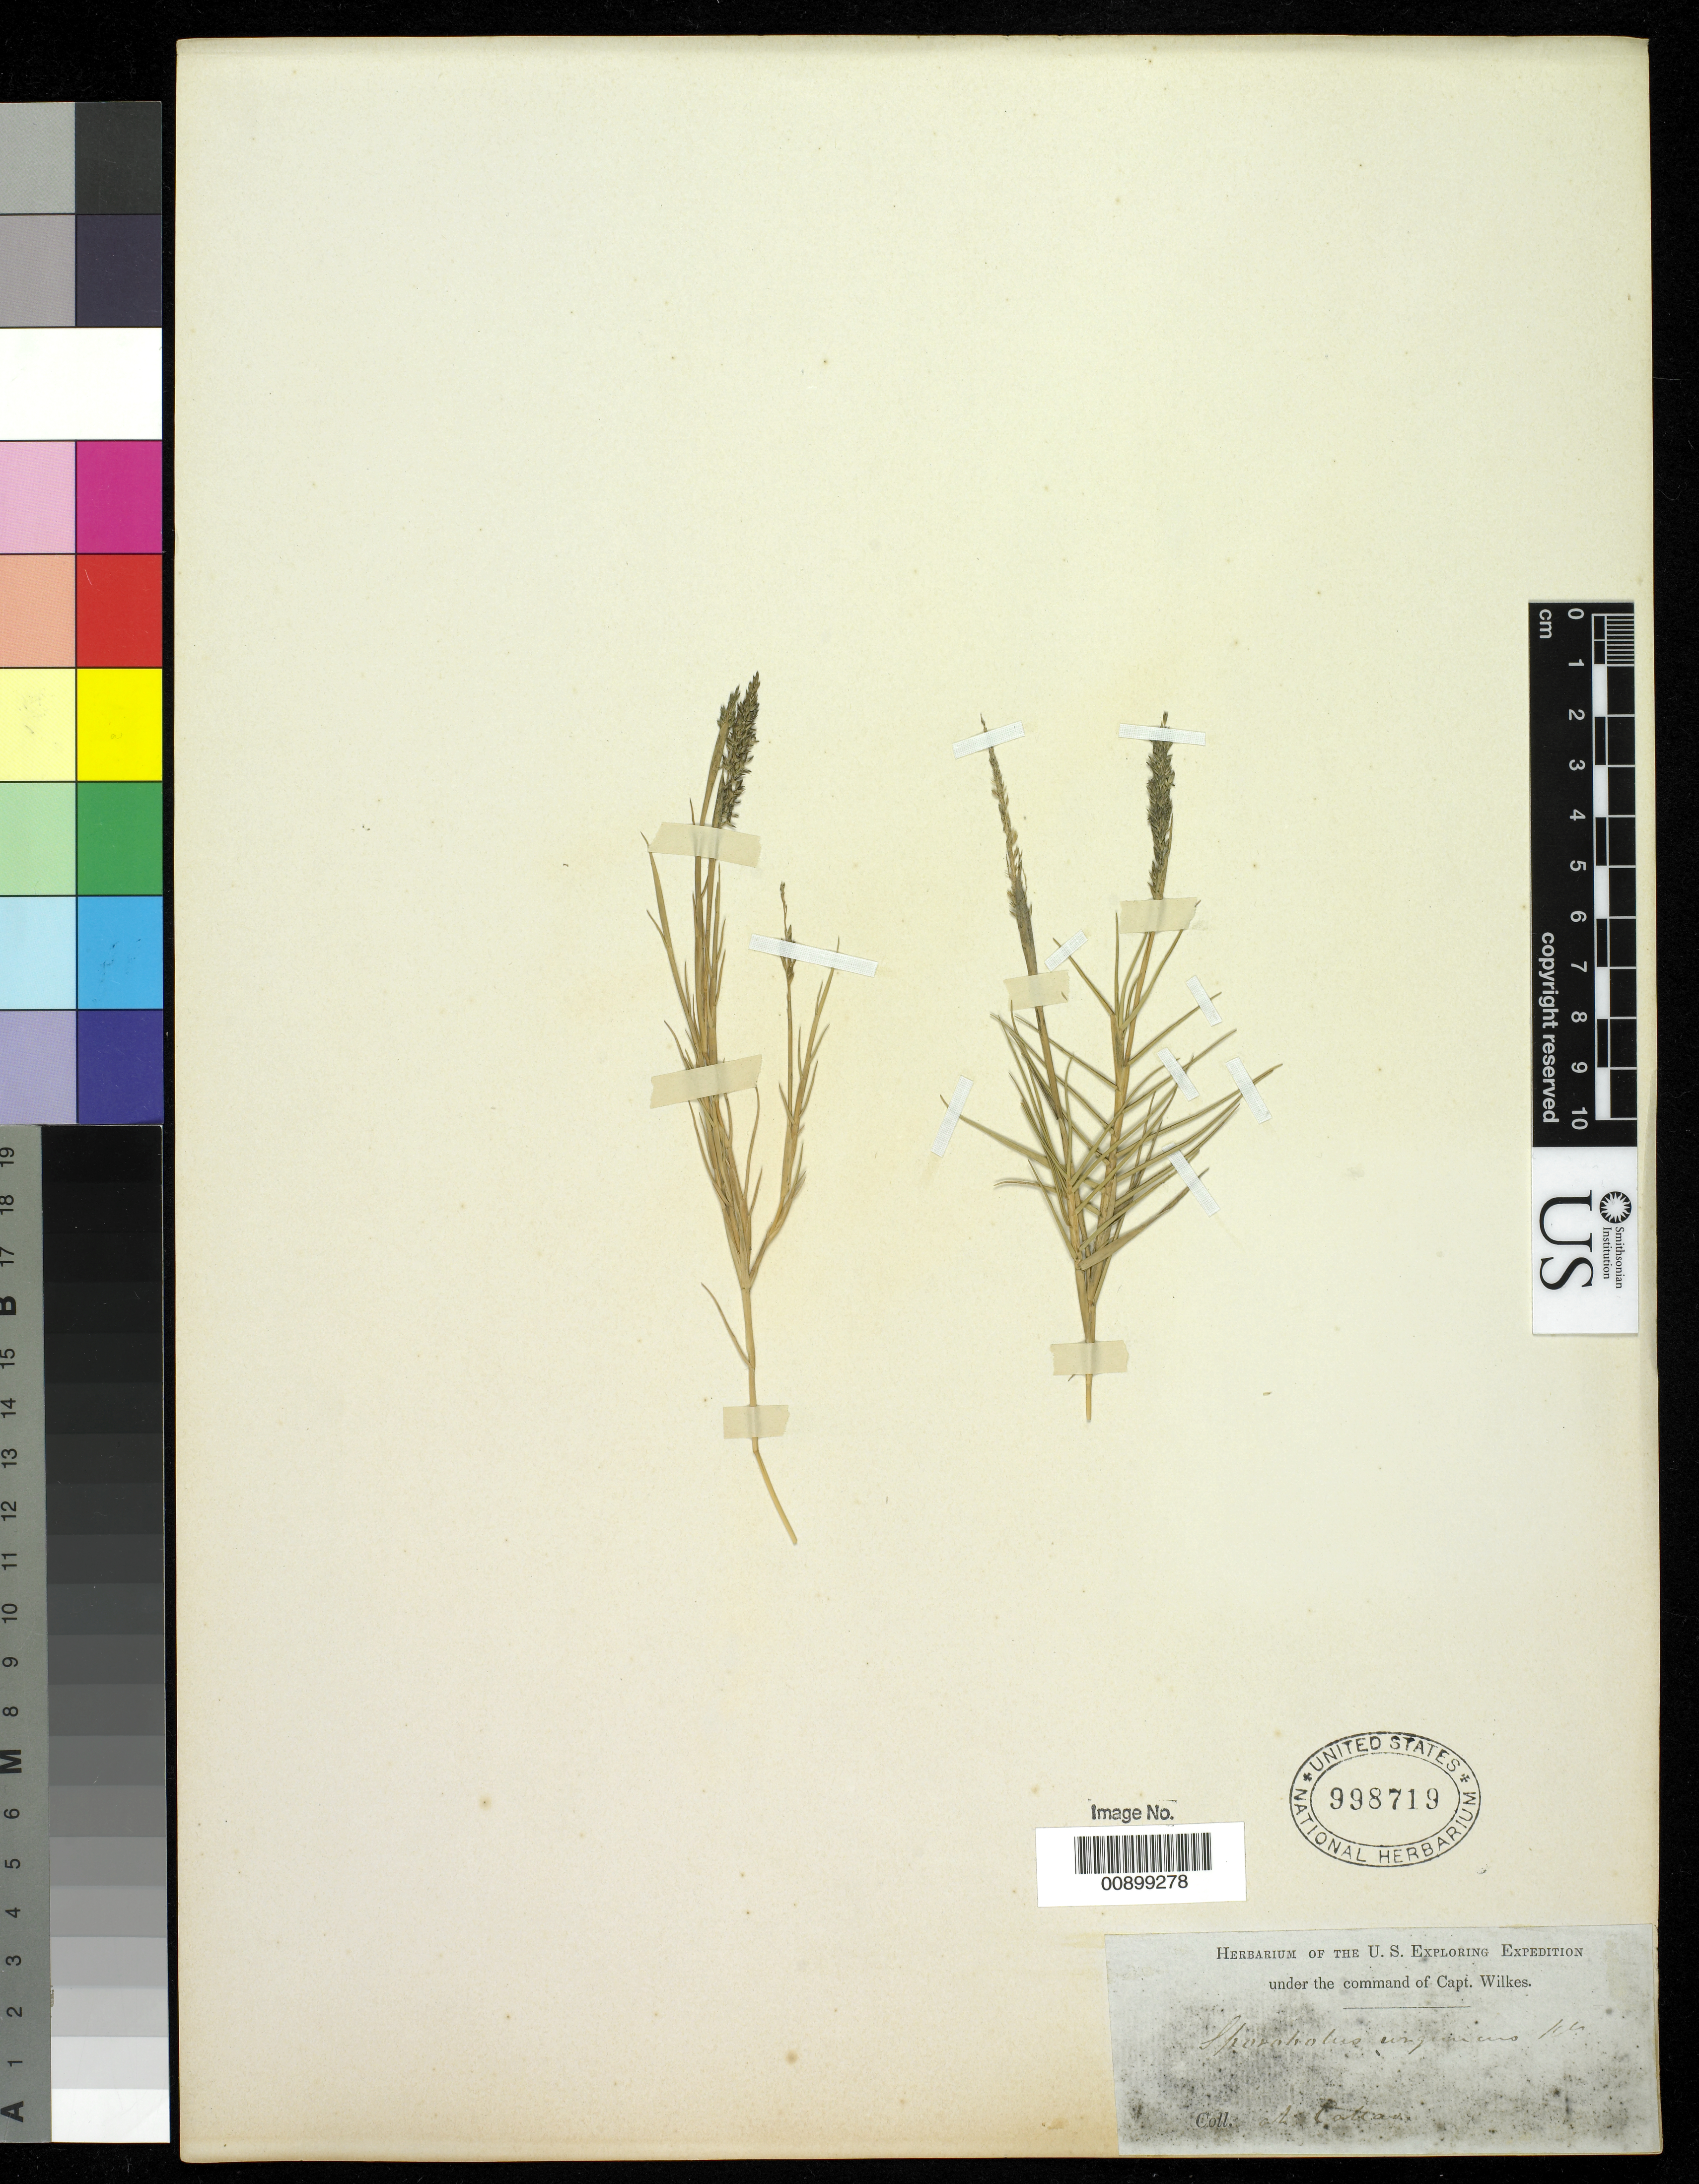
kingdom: Plantae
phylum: Tracheophyta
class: Liliopsida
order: Poales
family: Poaceae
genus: Sporobolus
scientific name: Sporobolus virginicus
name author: (L.) Kunth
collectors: Wilkes Explor. Exped.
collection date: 1838/1842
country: Peru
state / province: Callao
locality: Callao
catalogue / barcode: US 998719